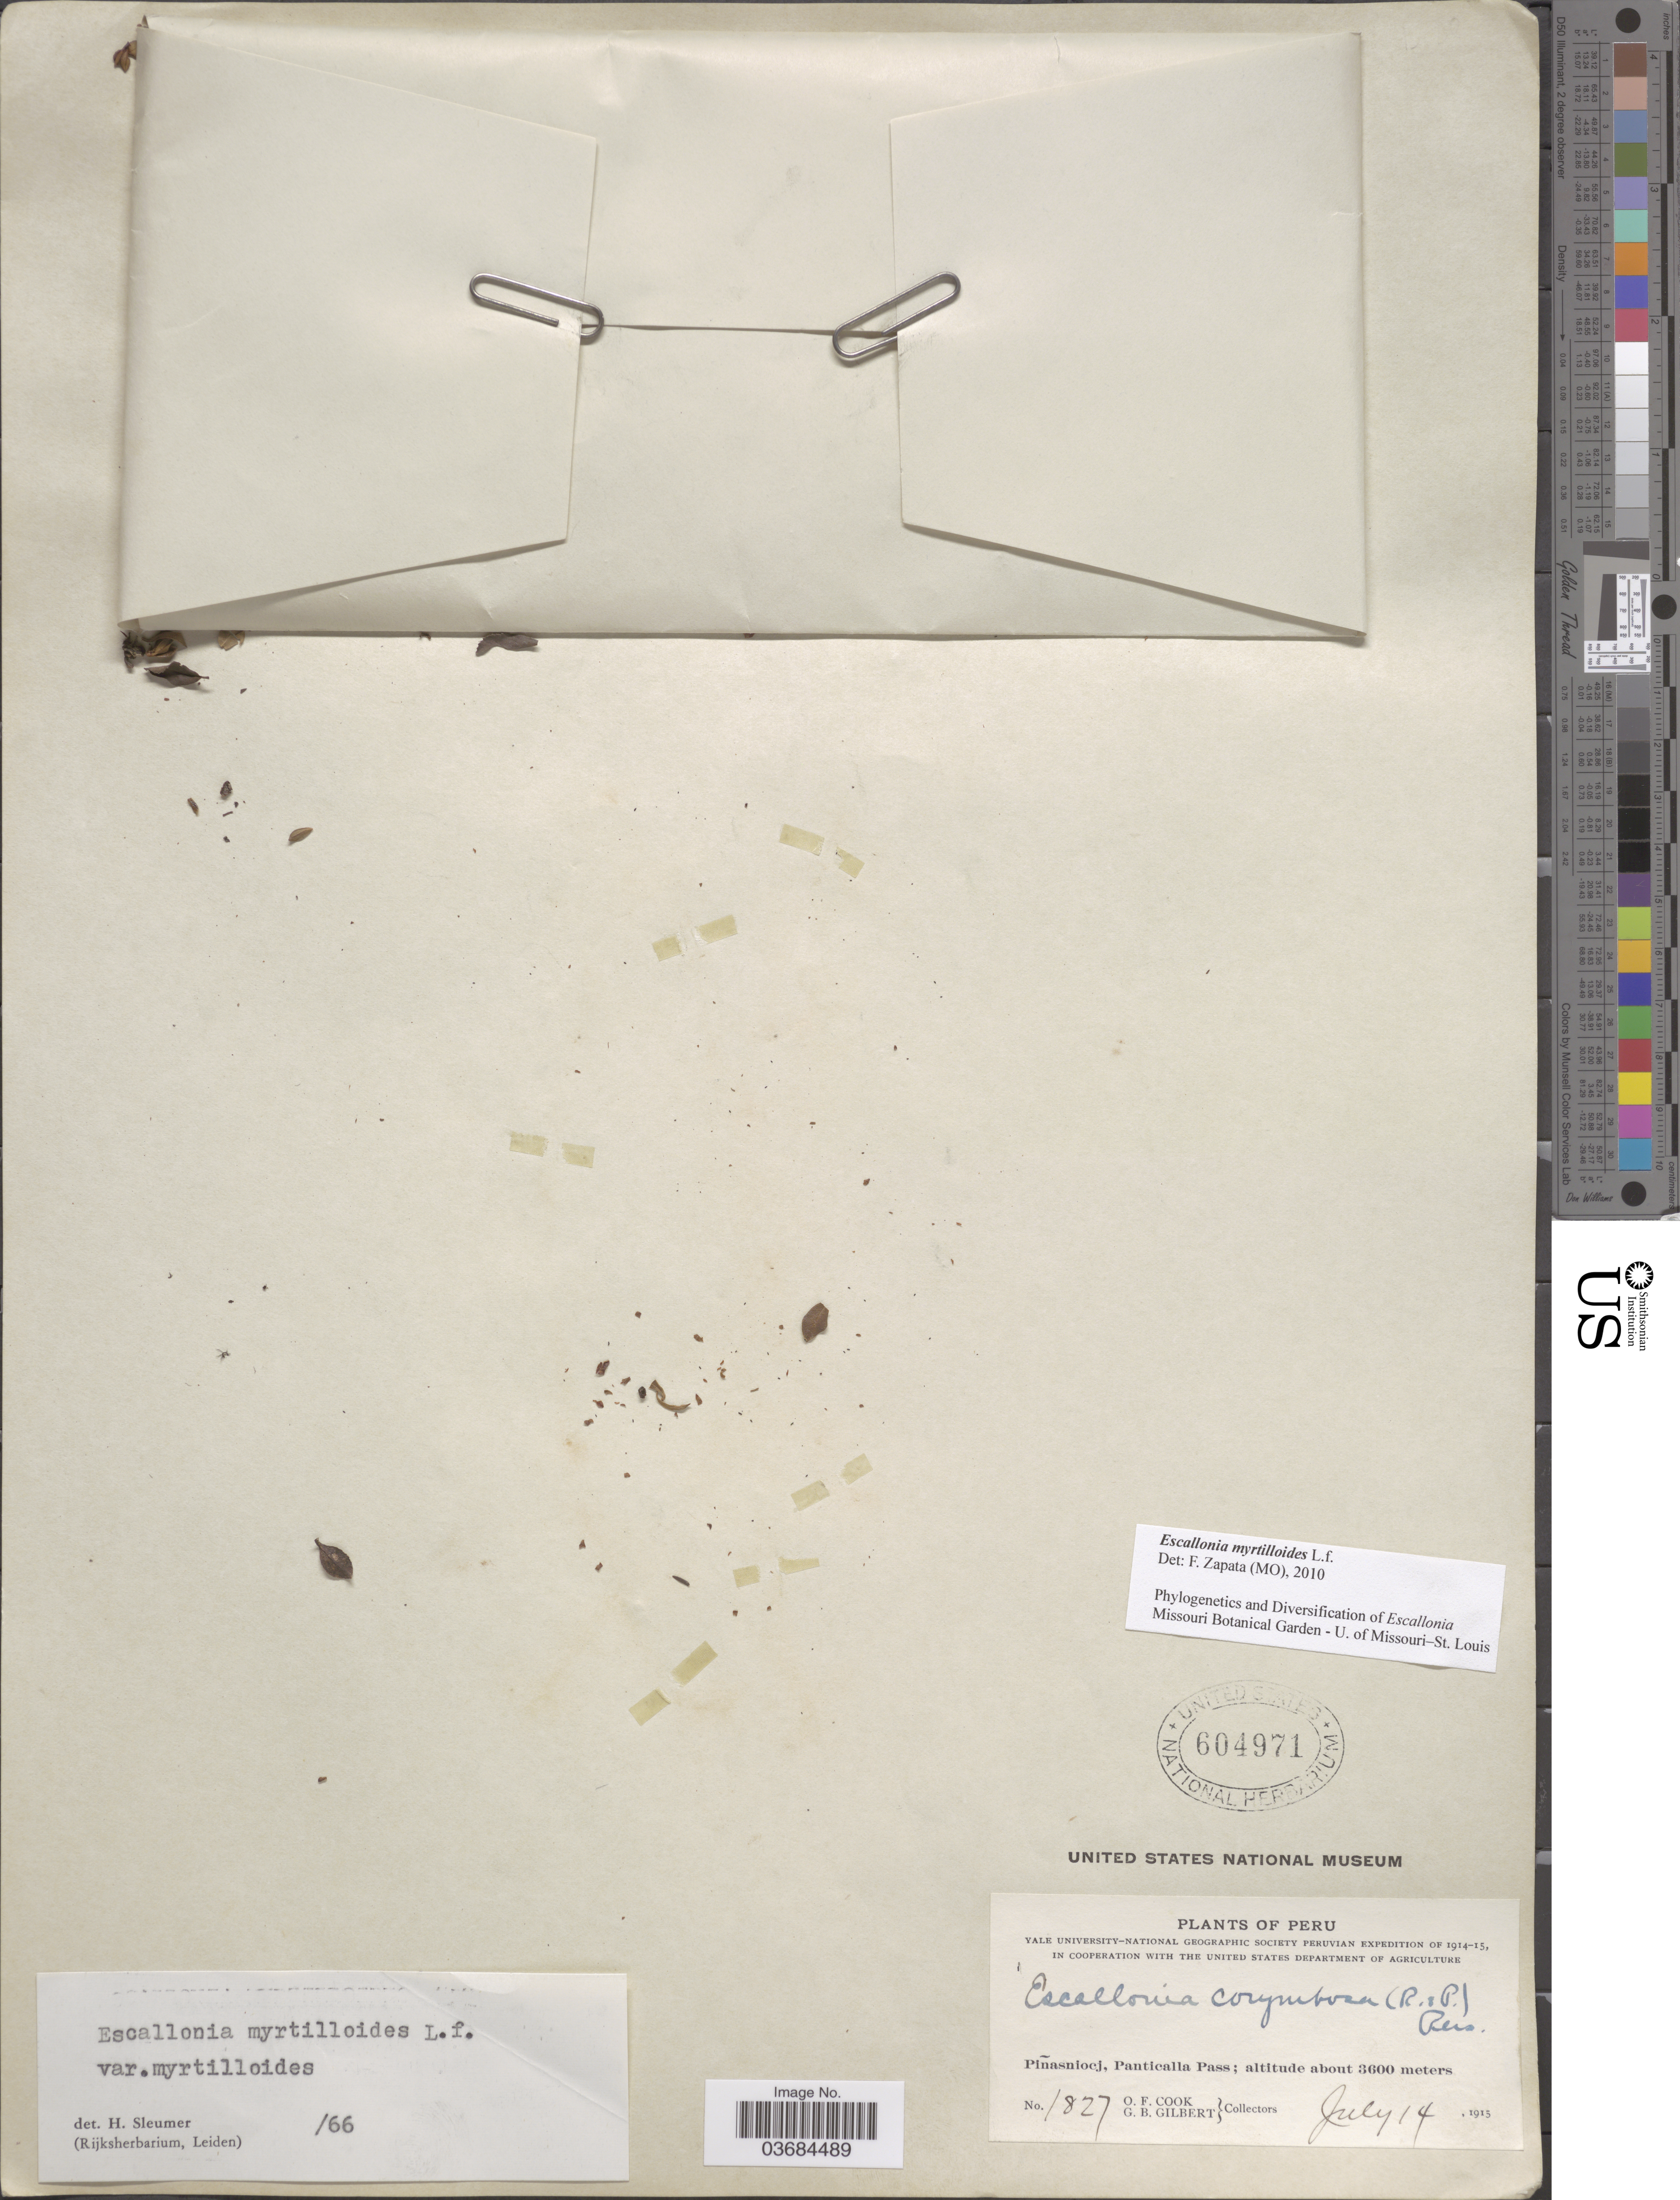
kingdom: Plantae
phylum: Tracheophyta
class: Magnoliopsida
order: Escalloniales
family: Escalloniaceae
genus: Escallonia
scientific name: Escallonia myrtilloides var. myrtilloides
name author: L. f.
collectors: O. F. Cook & G. B. Gilbert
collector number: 1827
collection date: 1915-07-14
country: Peru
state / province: Cusco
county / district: La Convención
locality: Piñasniocj, Panticalla Pass.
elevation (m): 3600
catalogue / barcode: US 604971